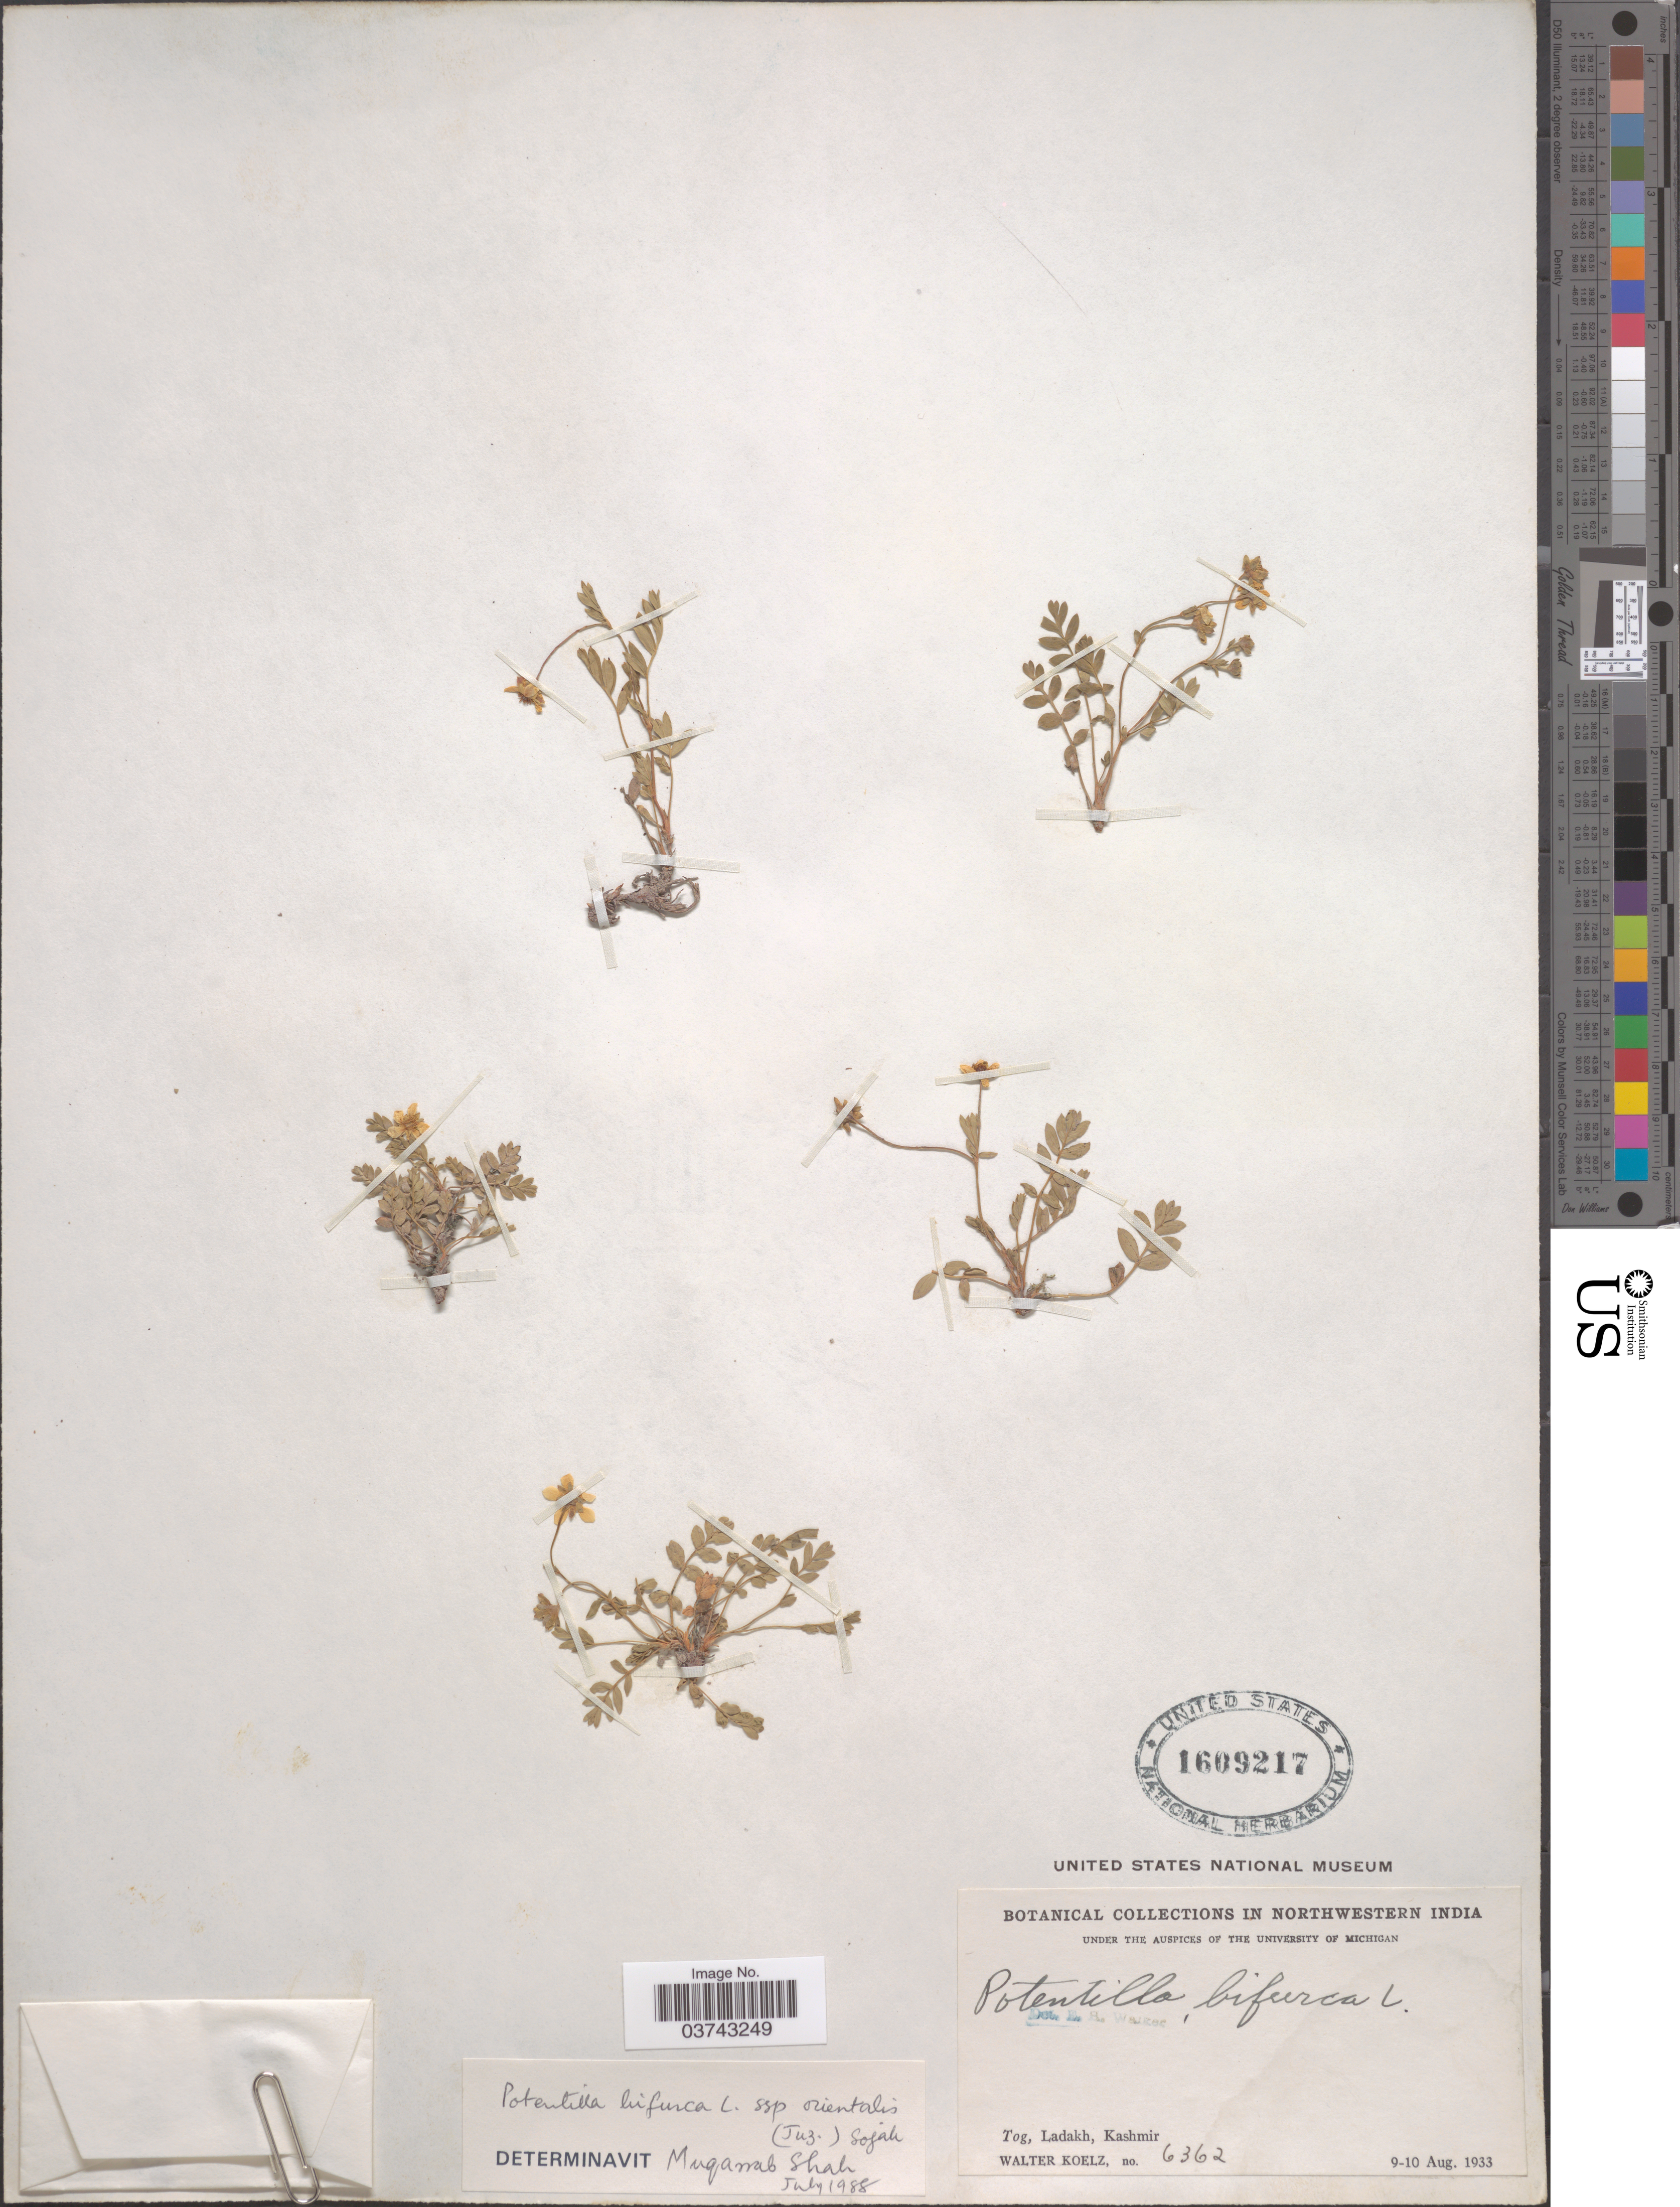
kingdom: Plantae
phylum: Tracheophyta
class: Magnoliopsida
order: Rosales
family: Rosaceae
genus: Sibbaldianthe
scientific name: Sibbaldianthe orientalis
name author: (Juz. ex Soják) Mosyakin & Shiyan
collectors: W. N. Koelz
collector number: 6362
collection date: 1933-08-09/1933-08-10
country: India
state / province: Jammu and Kashmir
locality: Northwestern India. Tog, Ladakh, Kashmir.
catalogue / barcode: US 1609217